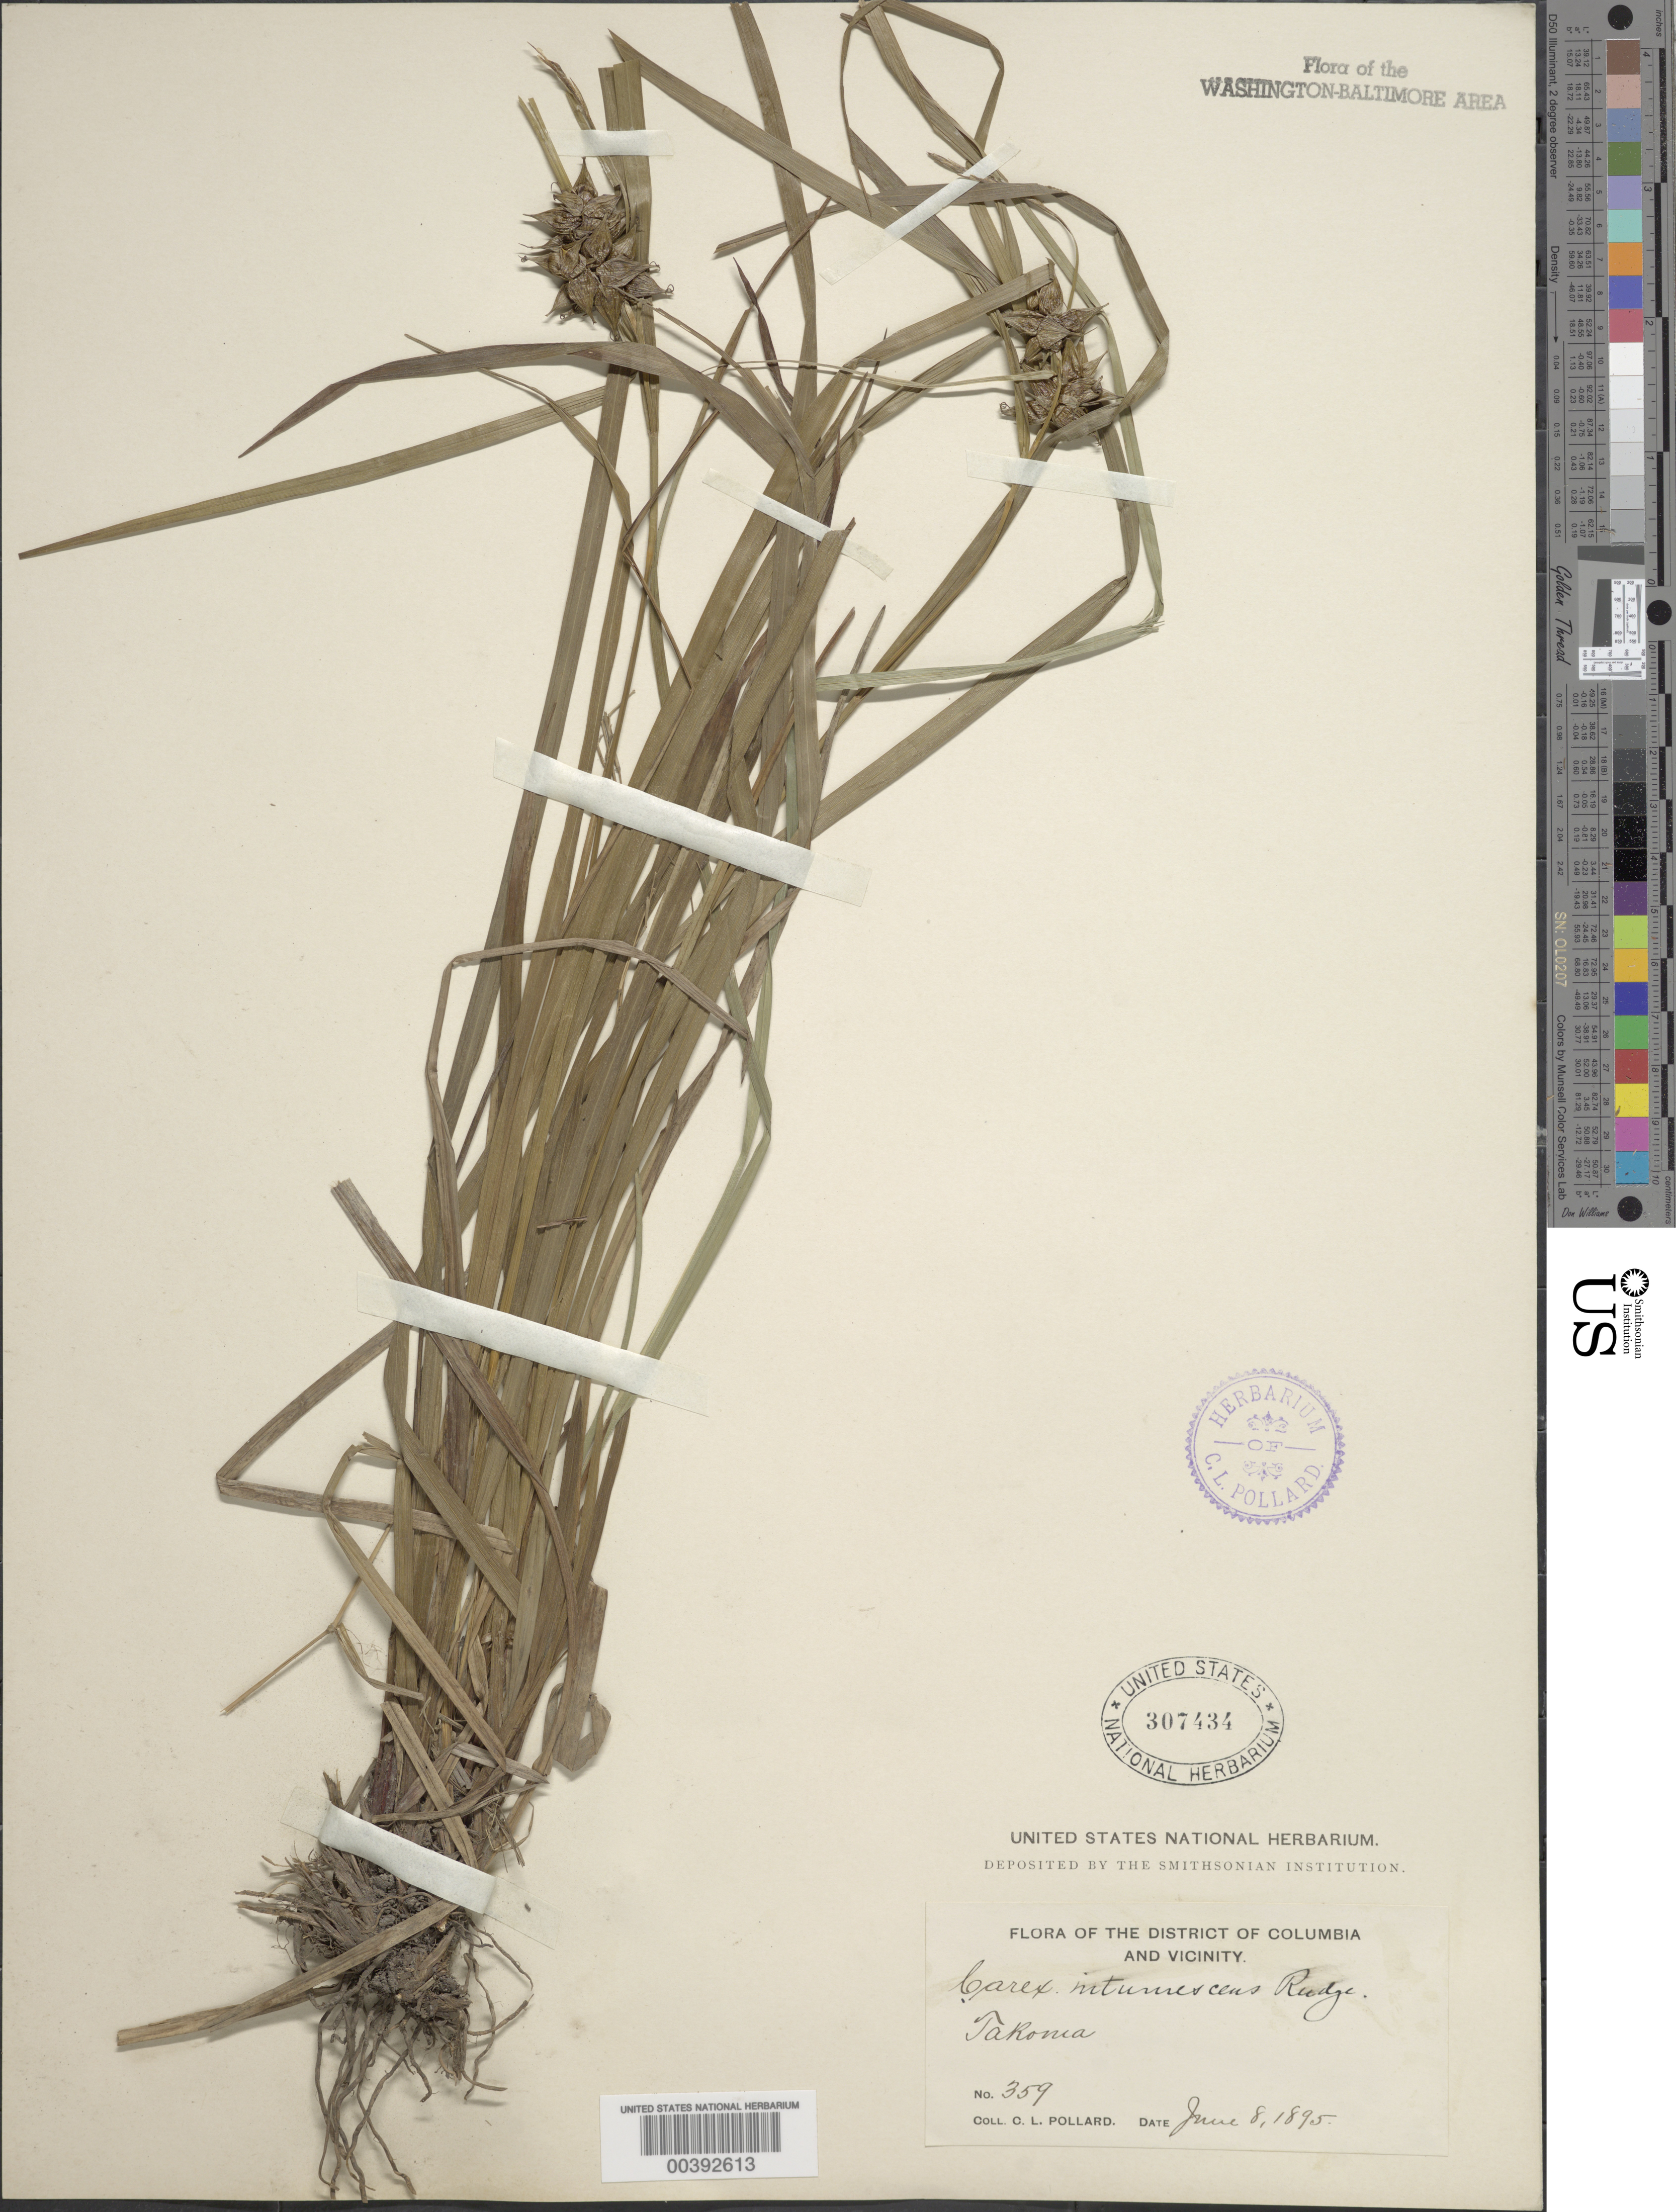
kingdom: Plantae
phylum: Tracheophyta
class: Liliopsida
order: Poales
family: Cyperaceae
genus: Carex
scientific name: Carex intumescens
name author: Rudge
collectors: C. L. Pollard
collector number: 359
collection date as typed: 08 Jun 1895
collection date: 1895-06-08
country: United States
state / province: District of Columbia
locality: Takoma Park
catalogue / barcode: US 307434